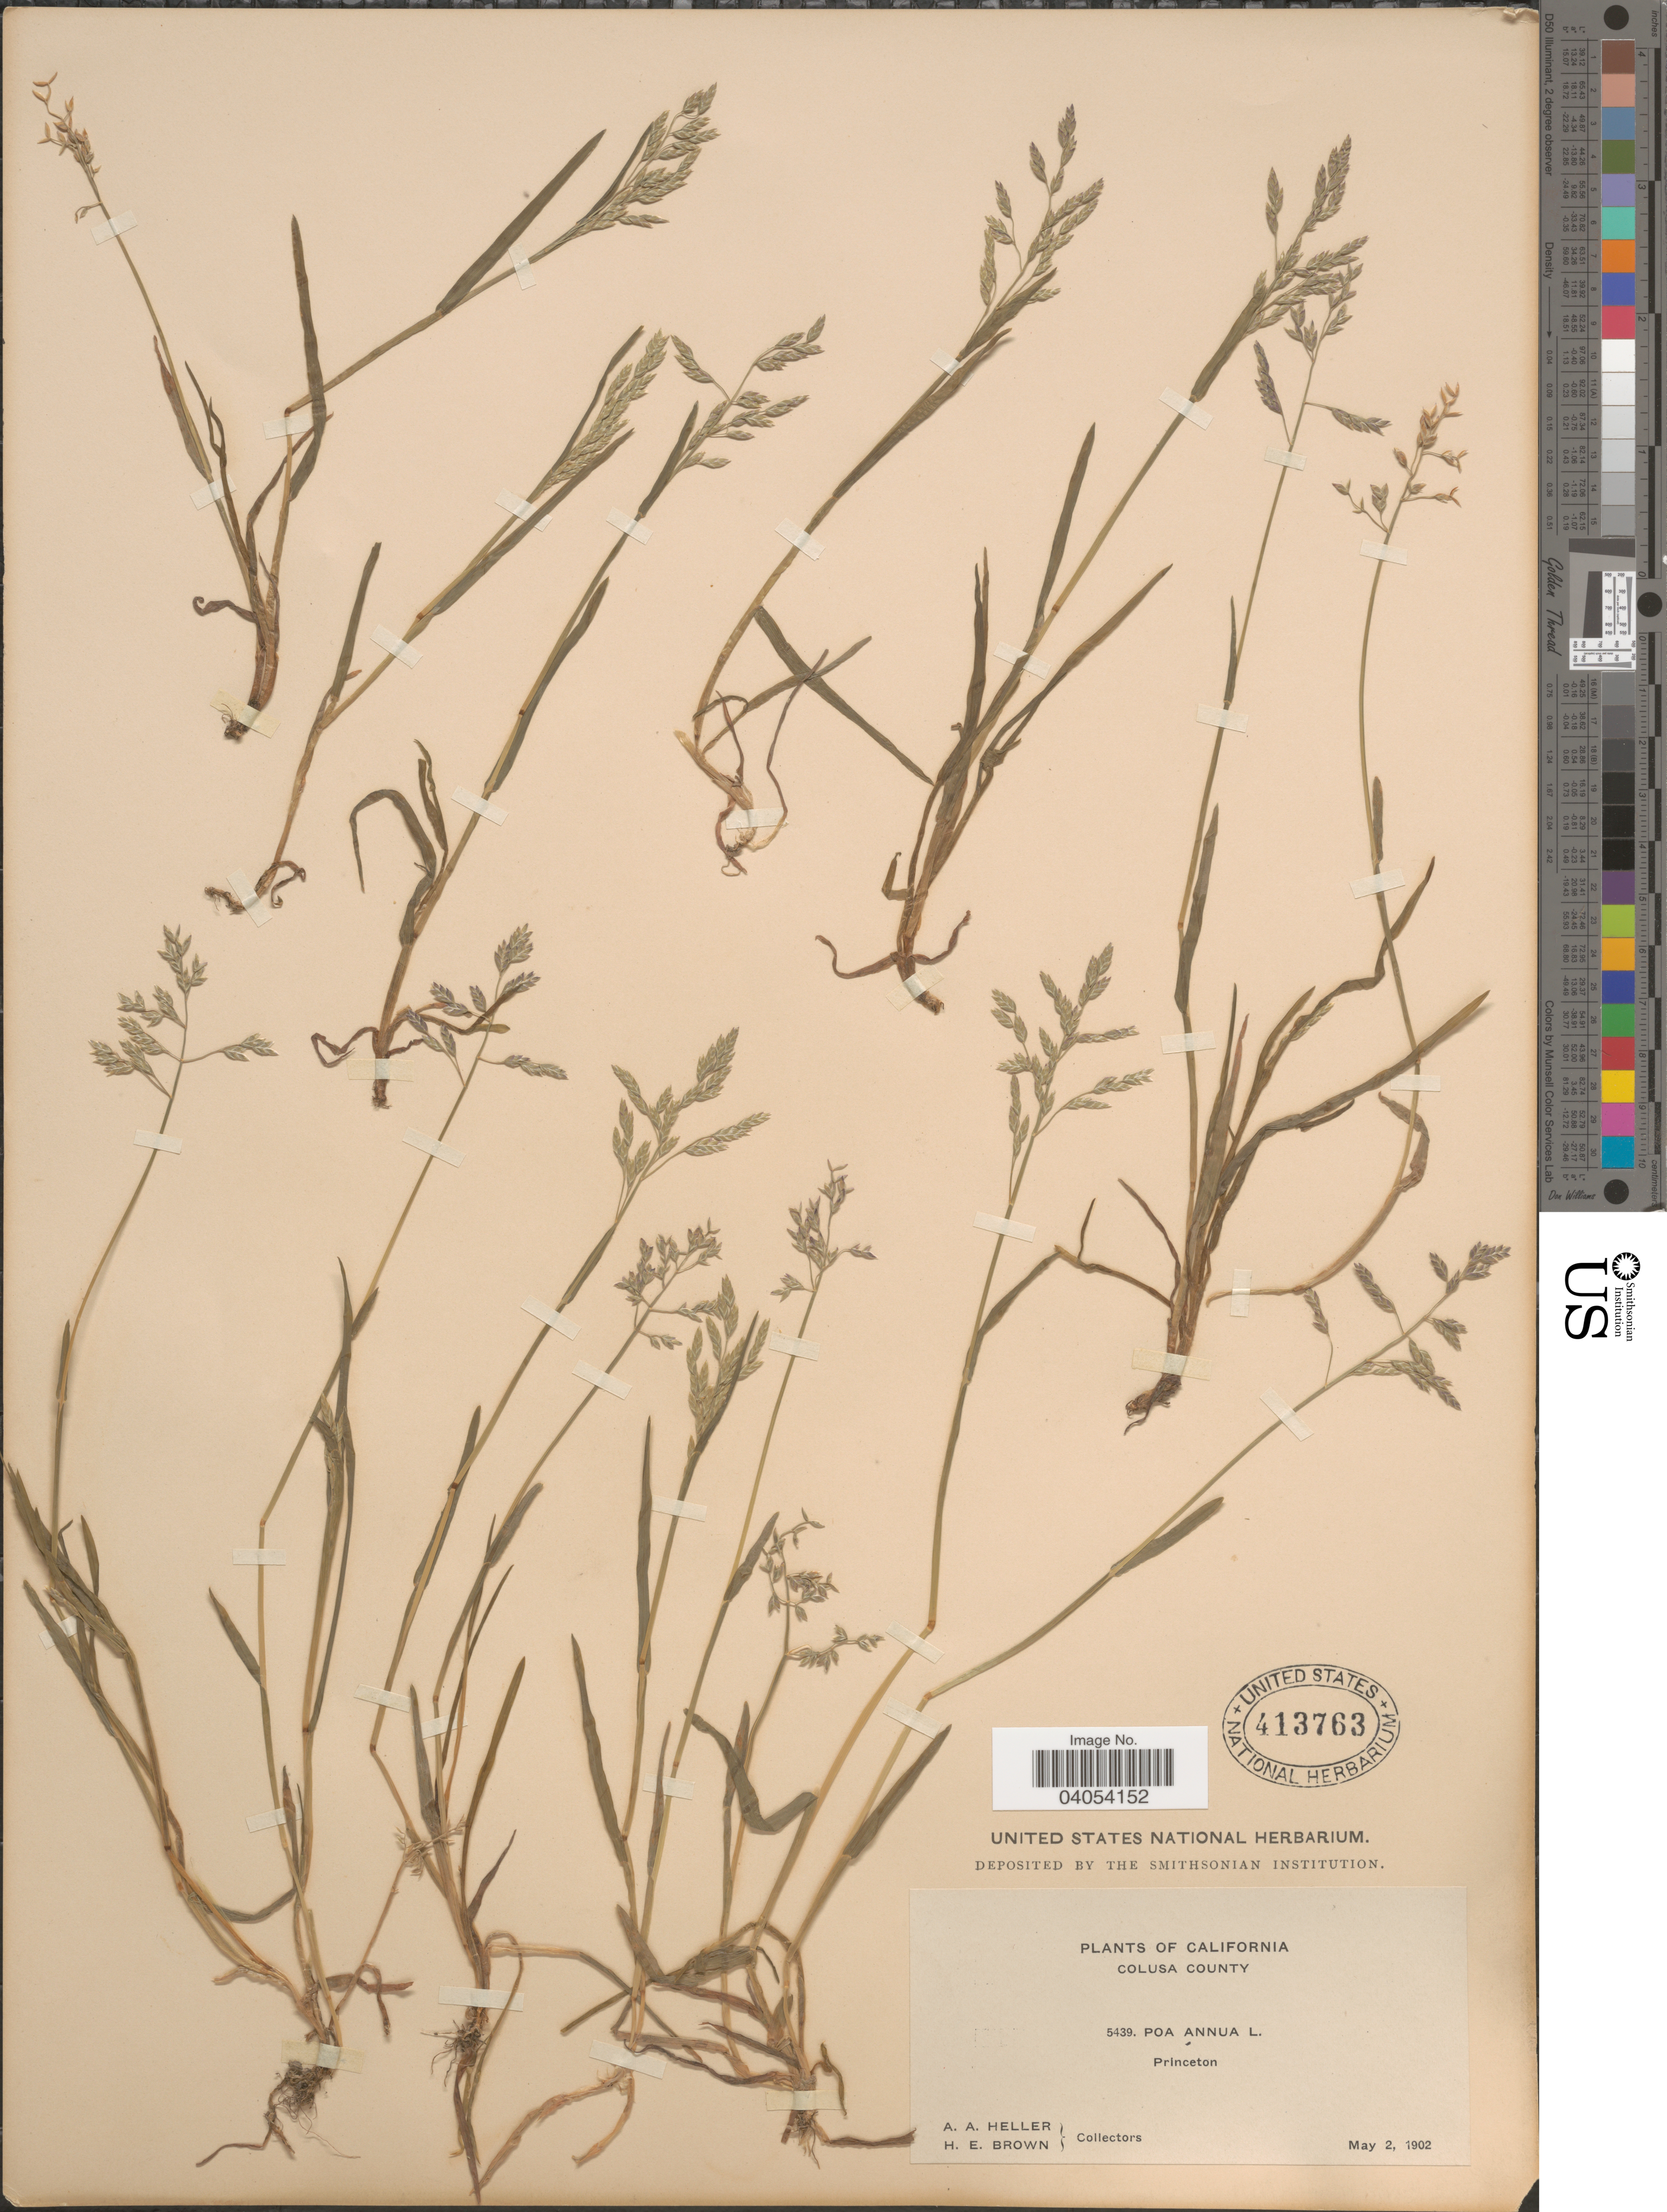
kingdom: Plantae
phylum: Tracheophyta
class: Liliopsida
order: Poales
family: Poaceae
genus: Poa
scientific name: Poa annua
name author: L.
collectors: A. A. Heller & H. E. Brown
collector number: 5439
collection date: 1902-05-02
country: United States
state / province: California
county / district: Colusa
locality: Colusa County. Princeton.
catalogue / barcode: US 413763